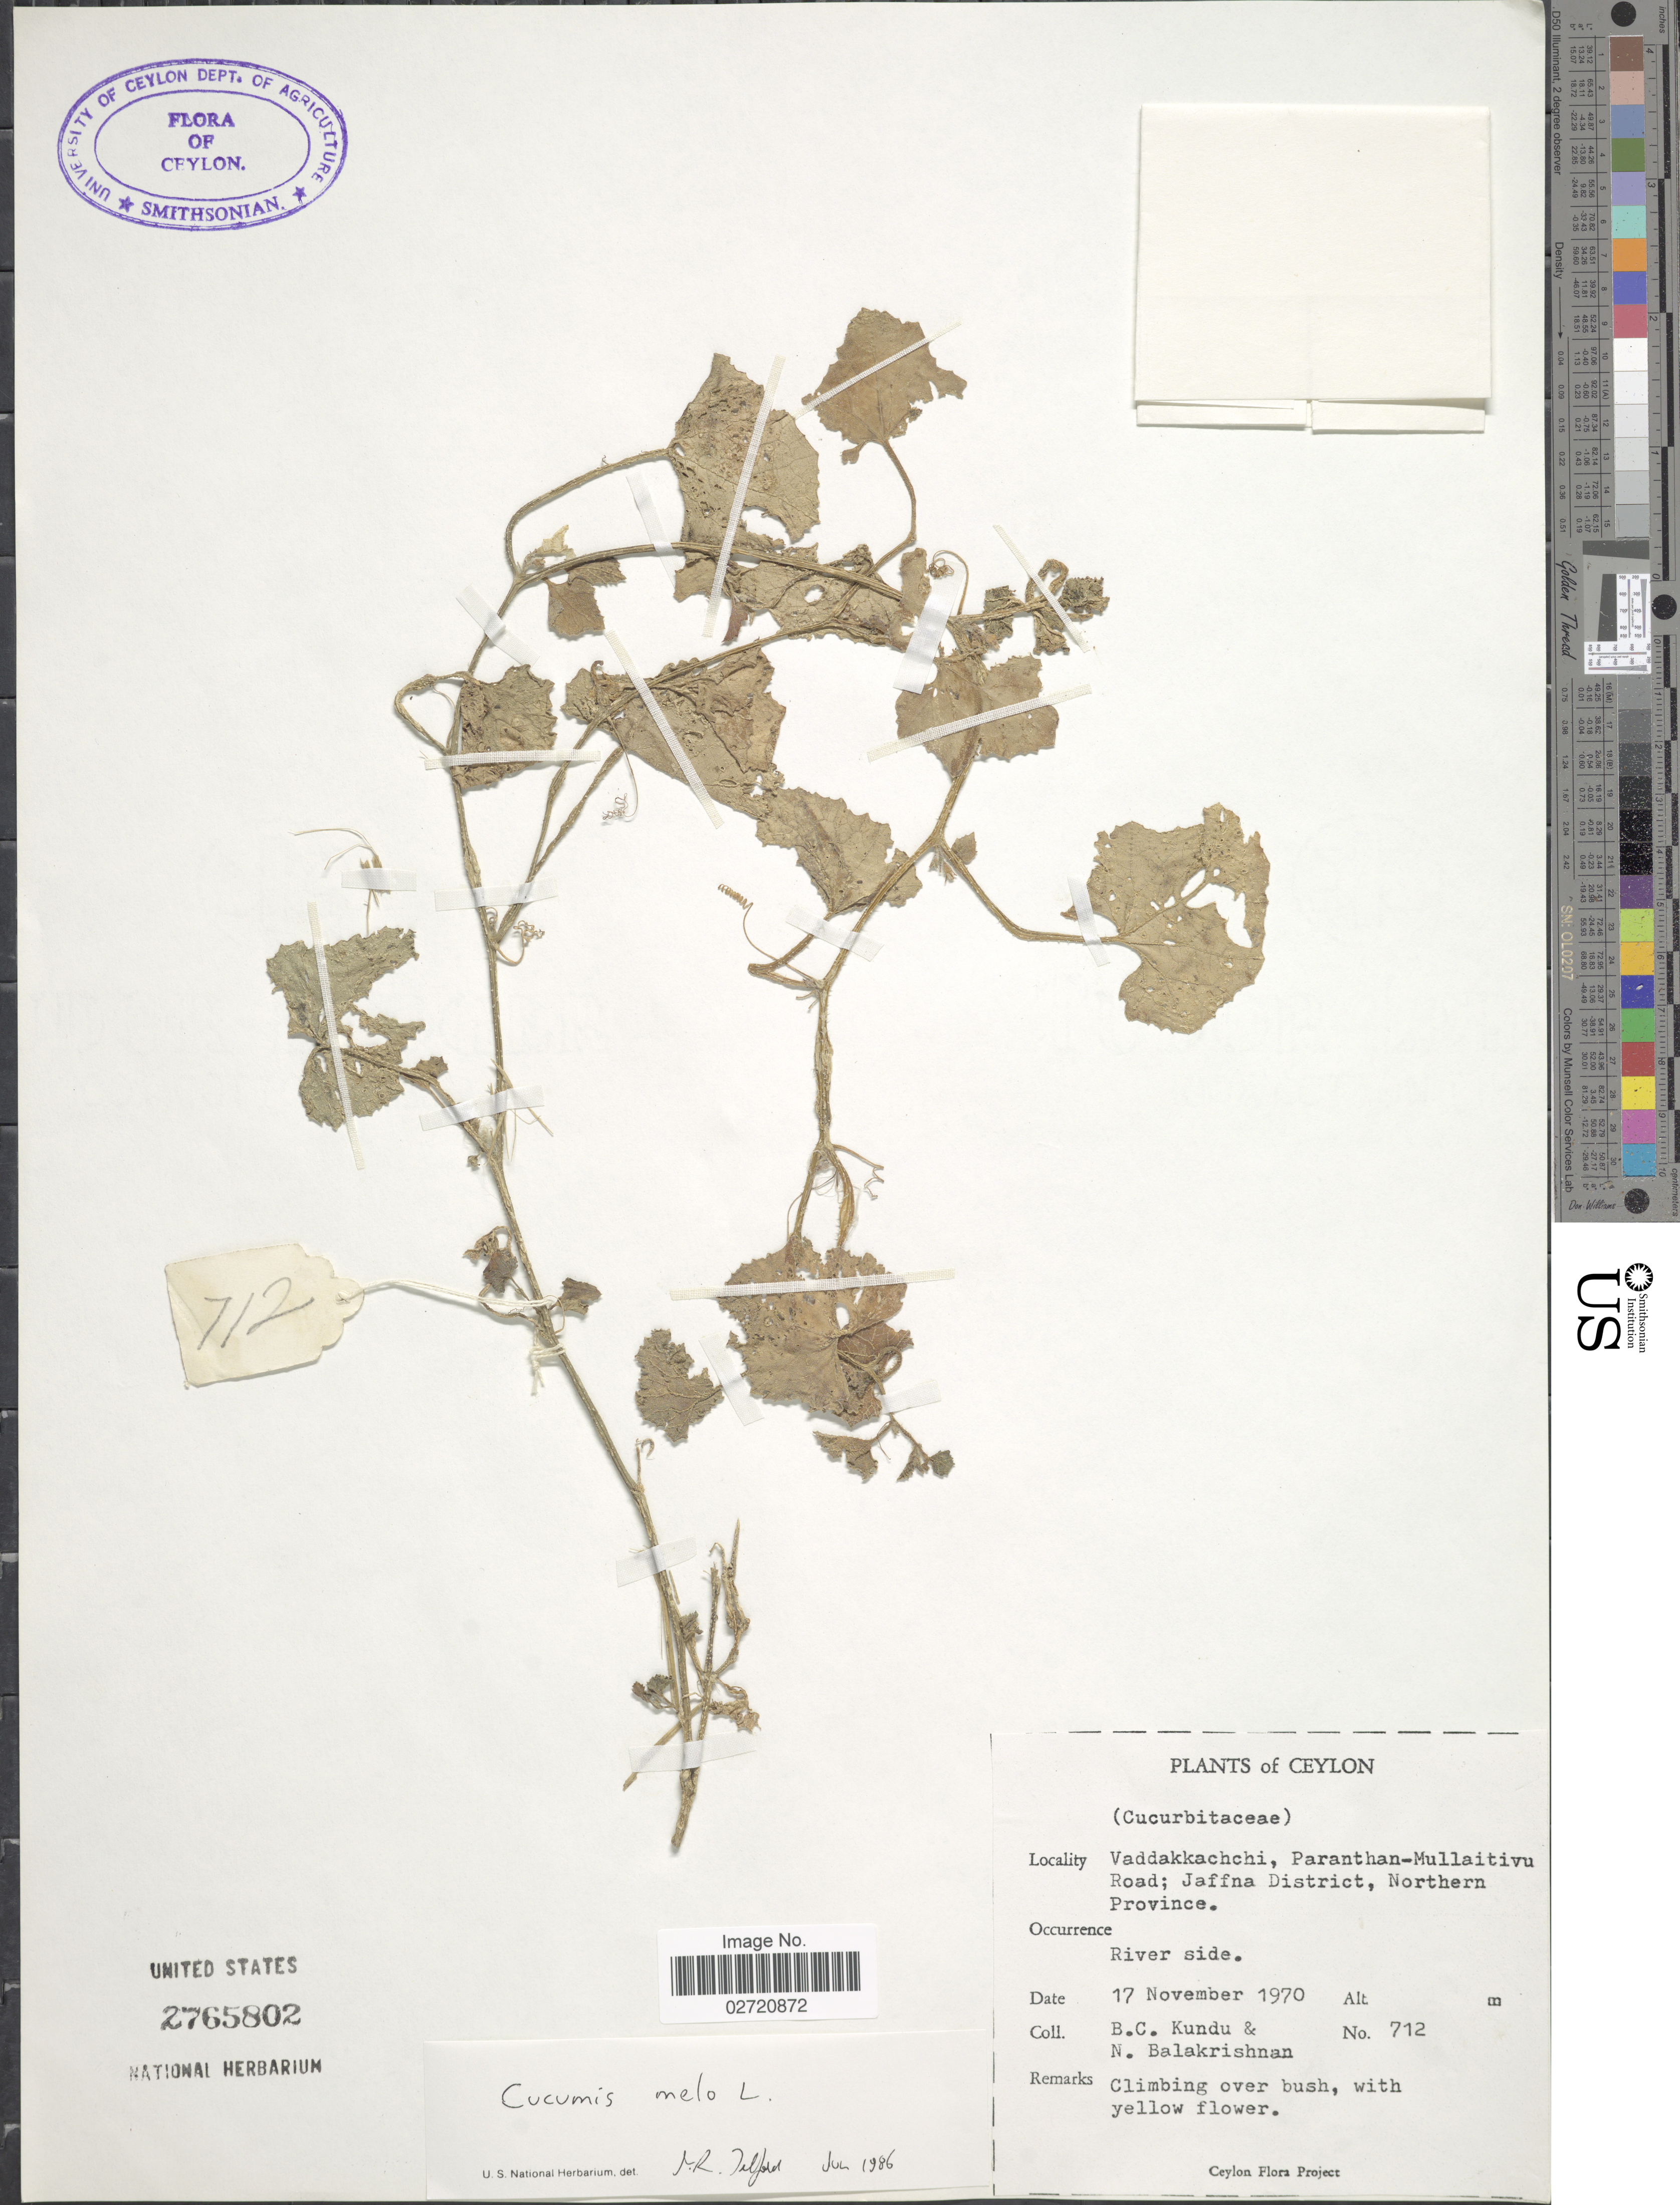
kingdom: Plantae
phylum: Tracheophyta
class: Magnoliopsida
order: Cucurbitales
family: Cucurbitaceae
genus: Cucumis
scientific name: Cucumis melo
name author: L.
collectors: B. C. Kundu & N. Balakrishnan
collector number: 712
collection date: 1970-11-17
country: Sri Lanka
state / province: Northern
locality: Ceylon. Vaddakkachchi, Paranthan- Mullaitivu Road; Jaffna District, Northern Province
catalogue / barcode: US 2765802